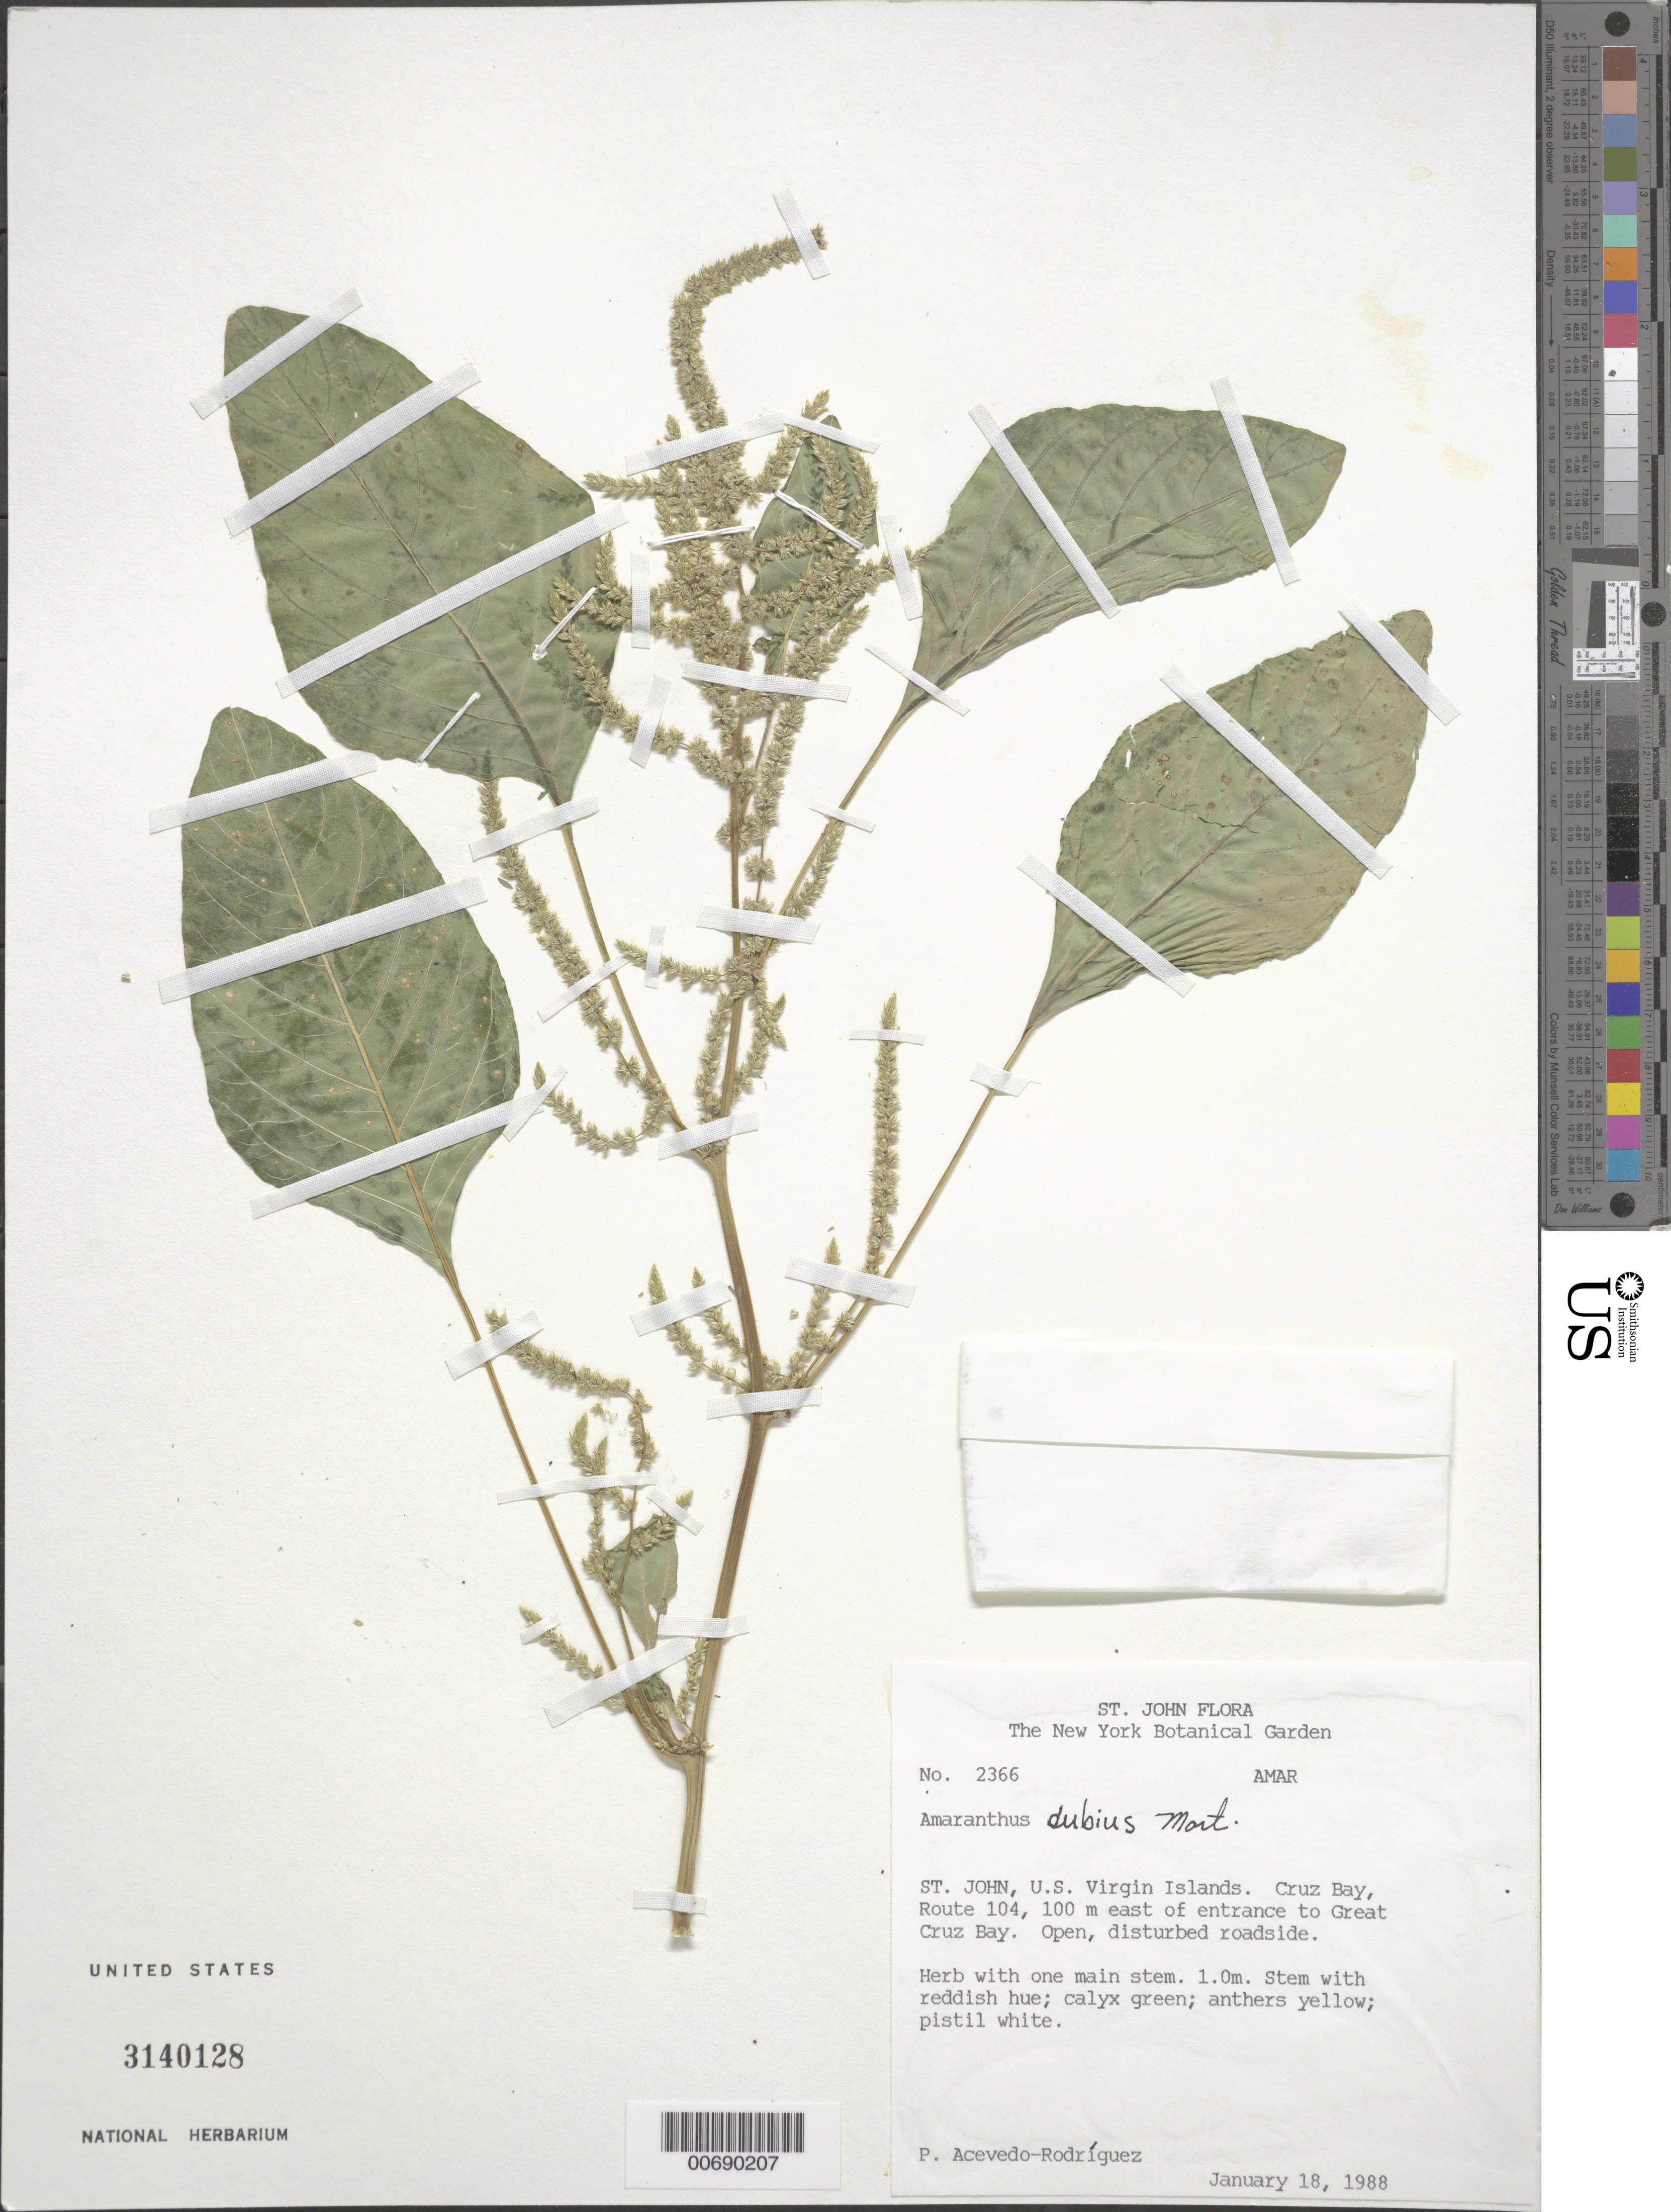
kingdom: Plantae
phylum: Tracheophyta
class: Magnoliopsida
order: Caryophyllales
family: Amaranthaceae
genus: Amaranthus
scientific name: Amaranthus dubius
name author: Mart. ex Thell.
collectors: P. Acevedo-Rodr.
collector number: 2366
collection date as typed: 18 Jan 1988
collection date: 1988-01-18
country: U.S. Virgin Islands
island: St. John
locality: Cruz Bay Quarter; Route 104, 100 m east of entrance to Great Cruz Bay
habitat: Open, disturbed roadside.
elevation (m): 10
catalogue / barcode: US 3140128